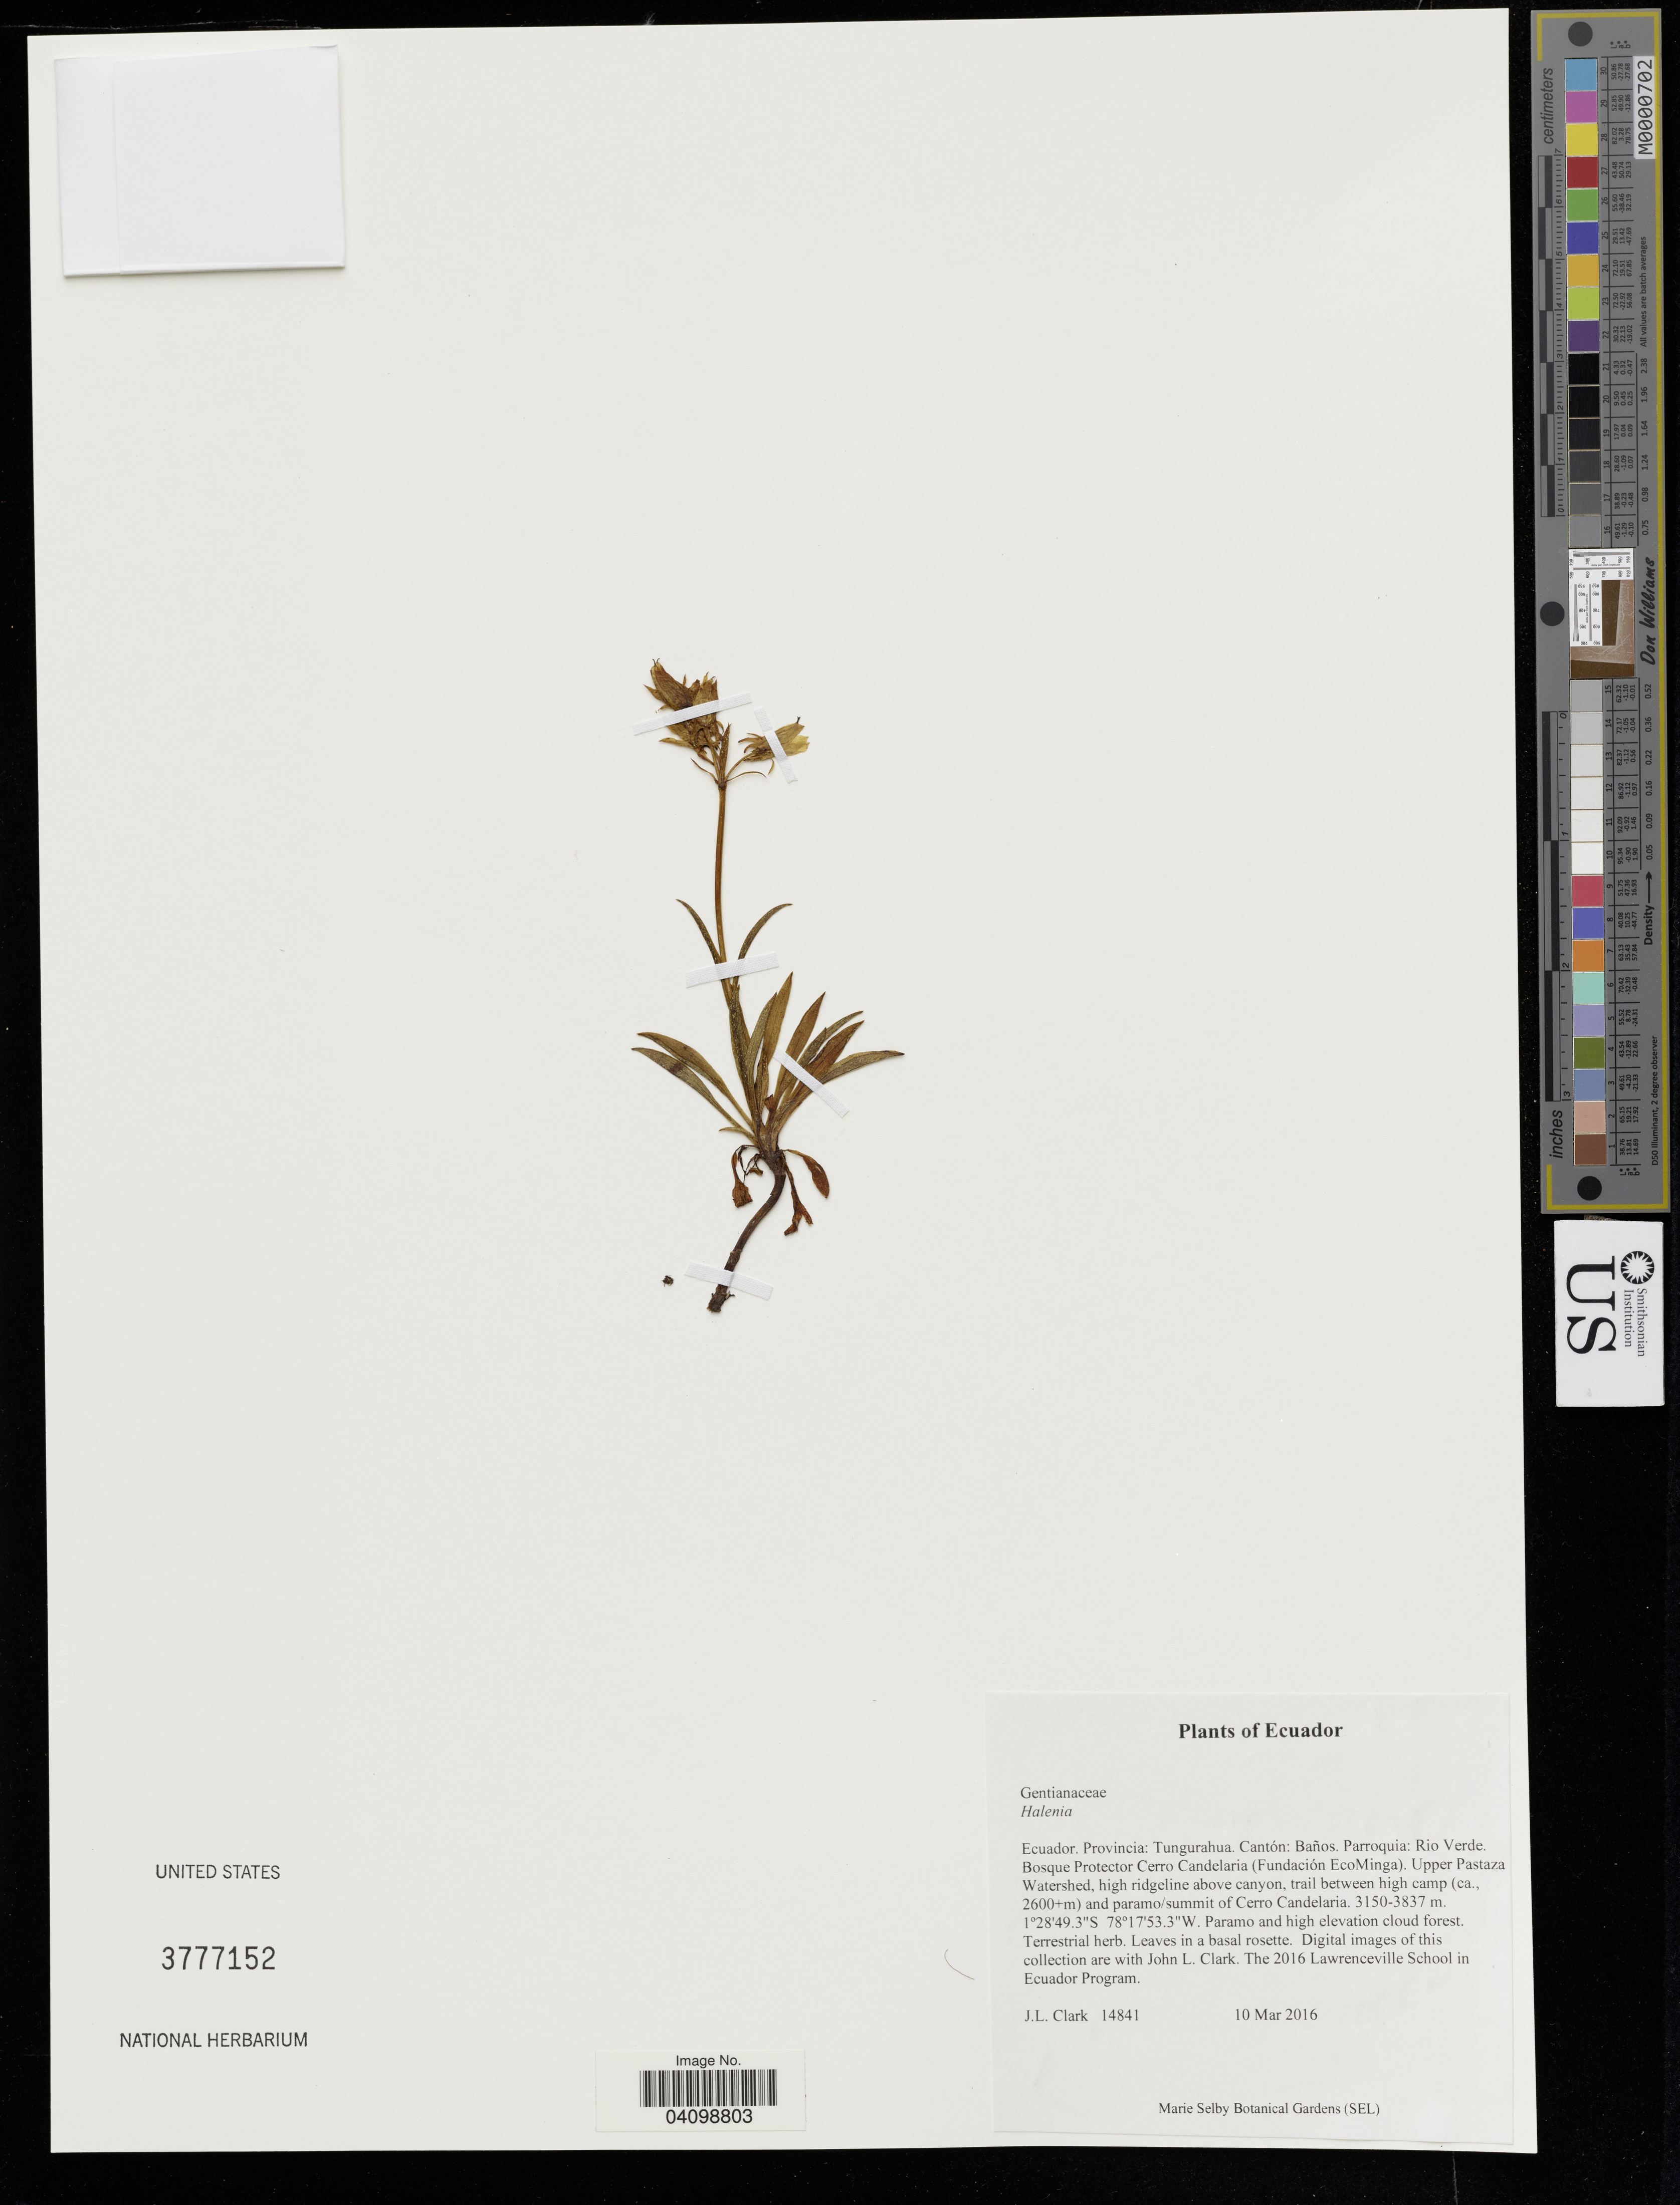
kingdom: Plantae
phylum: Tracheophyta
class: Magnoliopsida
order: Gentianales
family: Gentianaceae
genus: Halenia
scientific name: Halenia sp.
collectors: J. Clark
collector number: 14841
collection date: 2016-03-10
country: Ecuador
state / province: Tungurahua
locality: Cantón: Baños. Parroquia: Rio Verde. Bosque Protector Cerro Candelaria (Fundación EcoMinga). Upper Pastaza Watershed, high ridgeline above canyon, trail between high camp (ca. 2600+ m) and paramo/summit of Cerro Candelaria.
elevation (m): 3150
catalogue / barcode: US 3777152